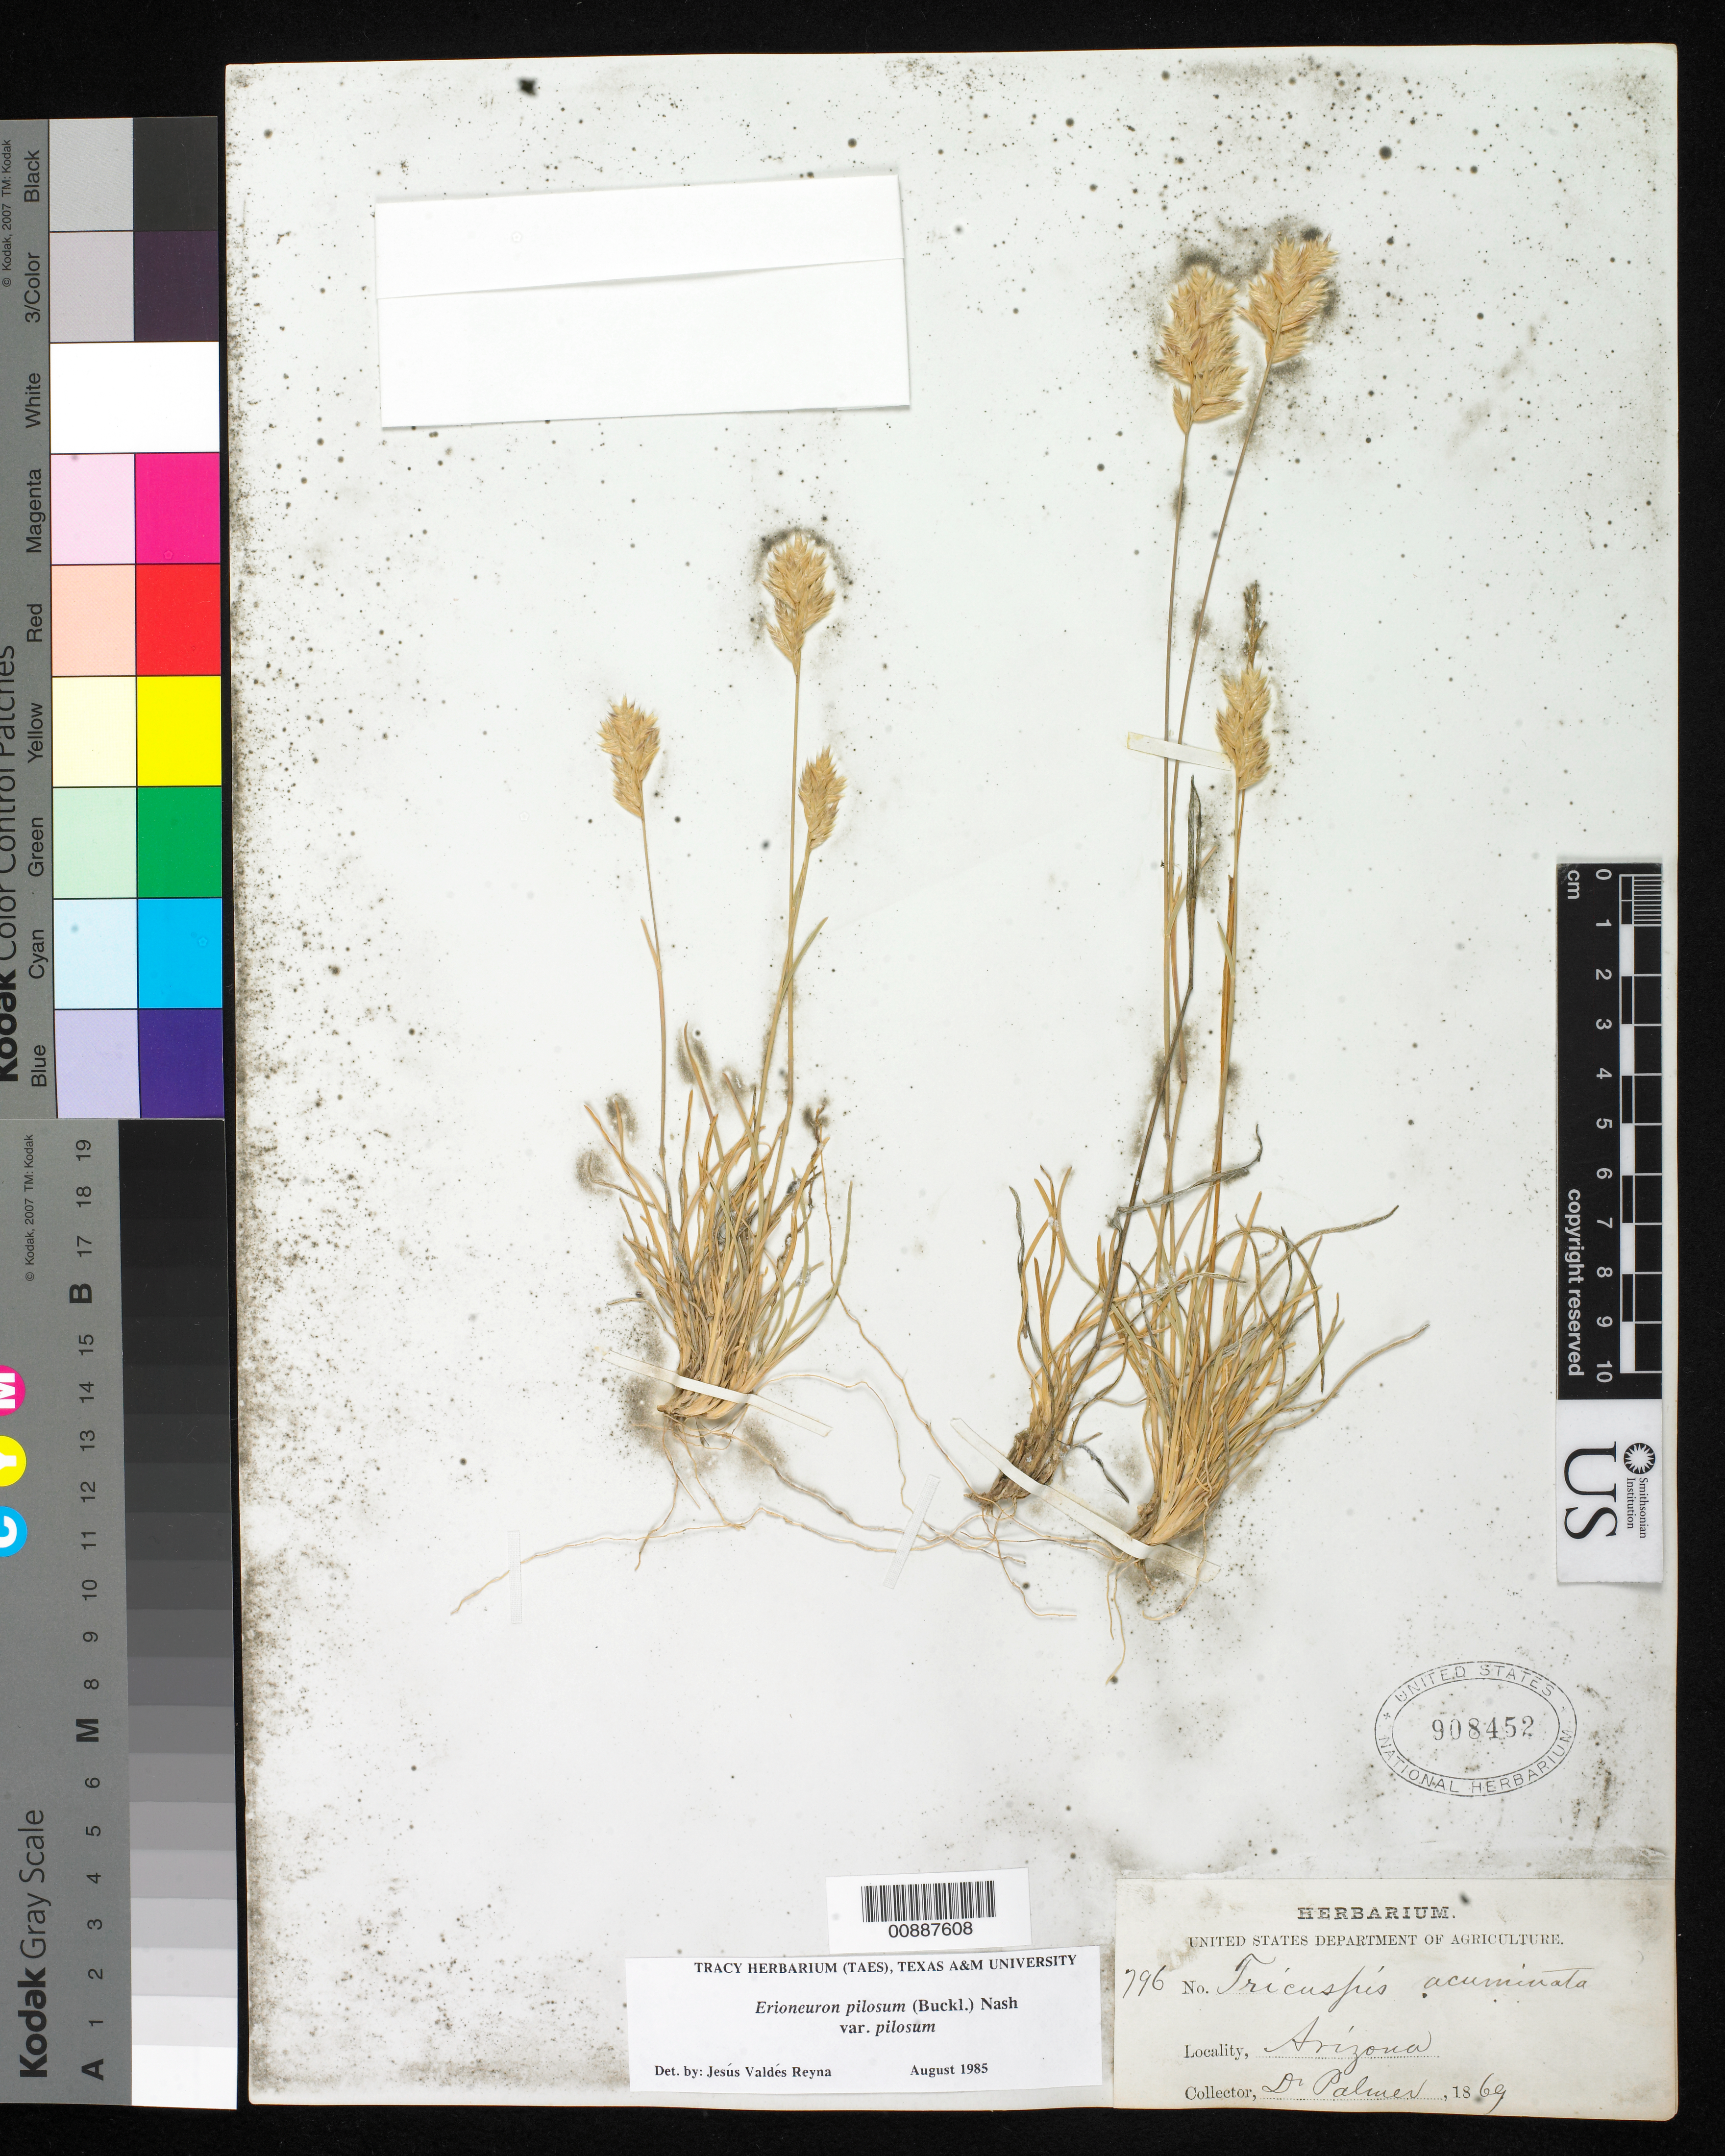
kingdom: Plantae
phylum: Tracheophyta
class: Liliopsida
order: Poales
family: Poaceae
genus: Erioneuron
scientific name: Erioneuron pilosum var. pilosum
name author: (Buckley) Nash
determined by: Valdés-Reyna, Jesús, (ANSM), Universidad Autonoma Agraria Antonio Narro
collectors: E. Palmer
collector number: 796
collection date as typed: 1869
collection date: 1869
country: United States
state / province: Arizona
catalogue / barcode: US 908452